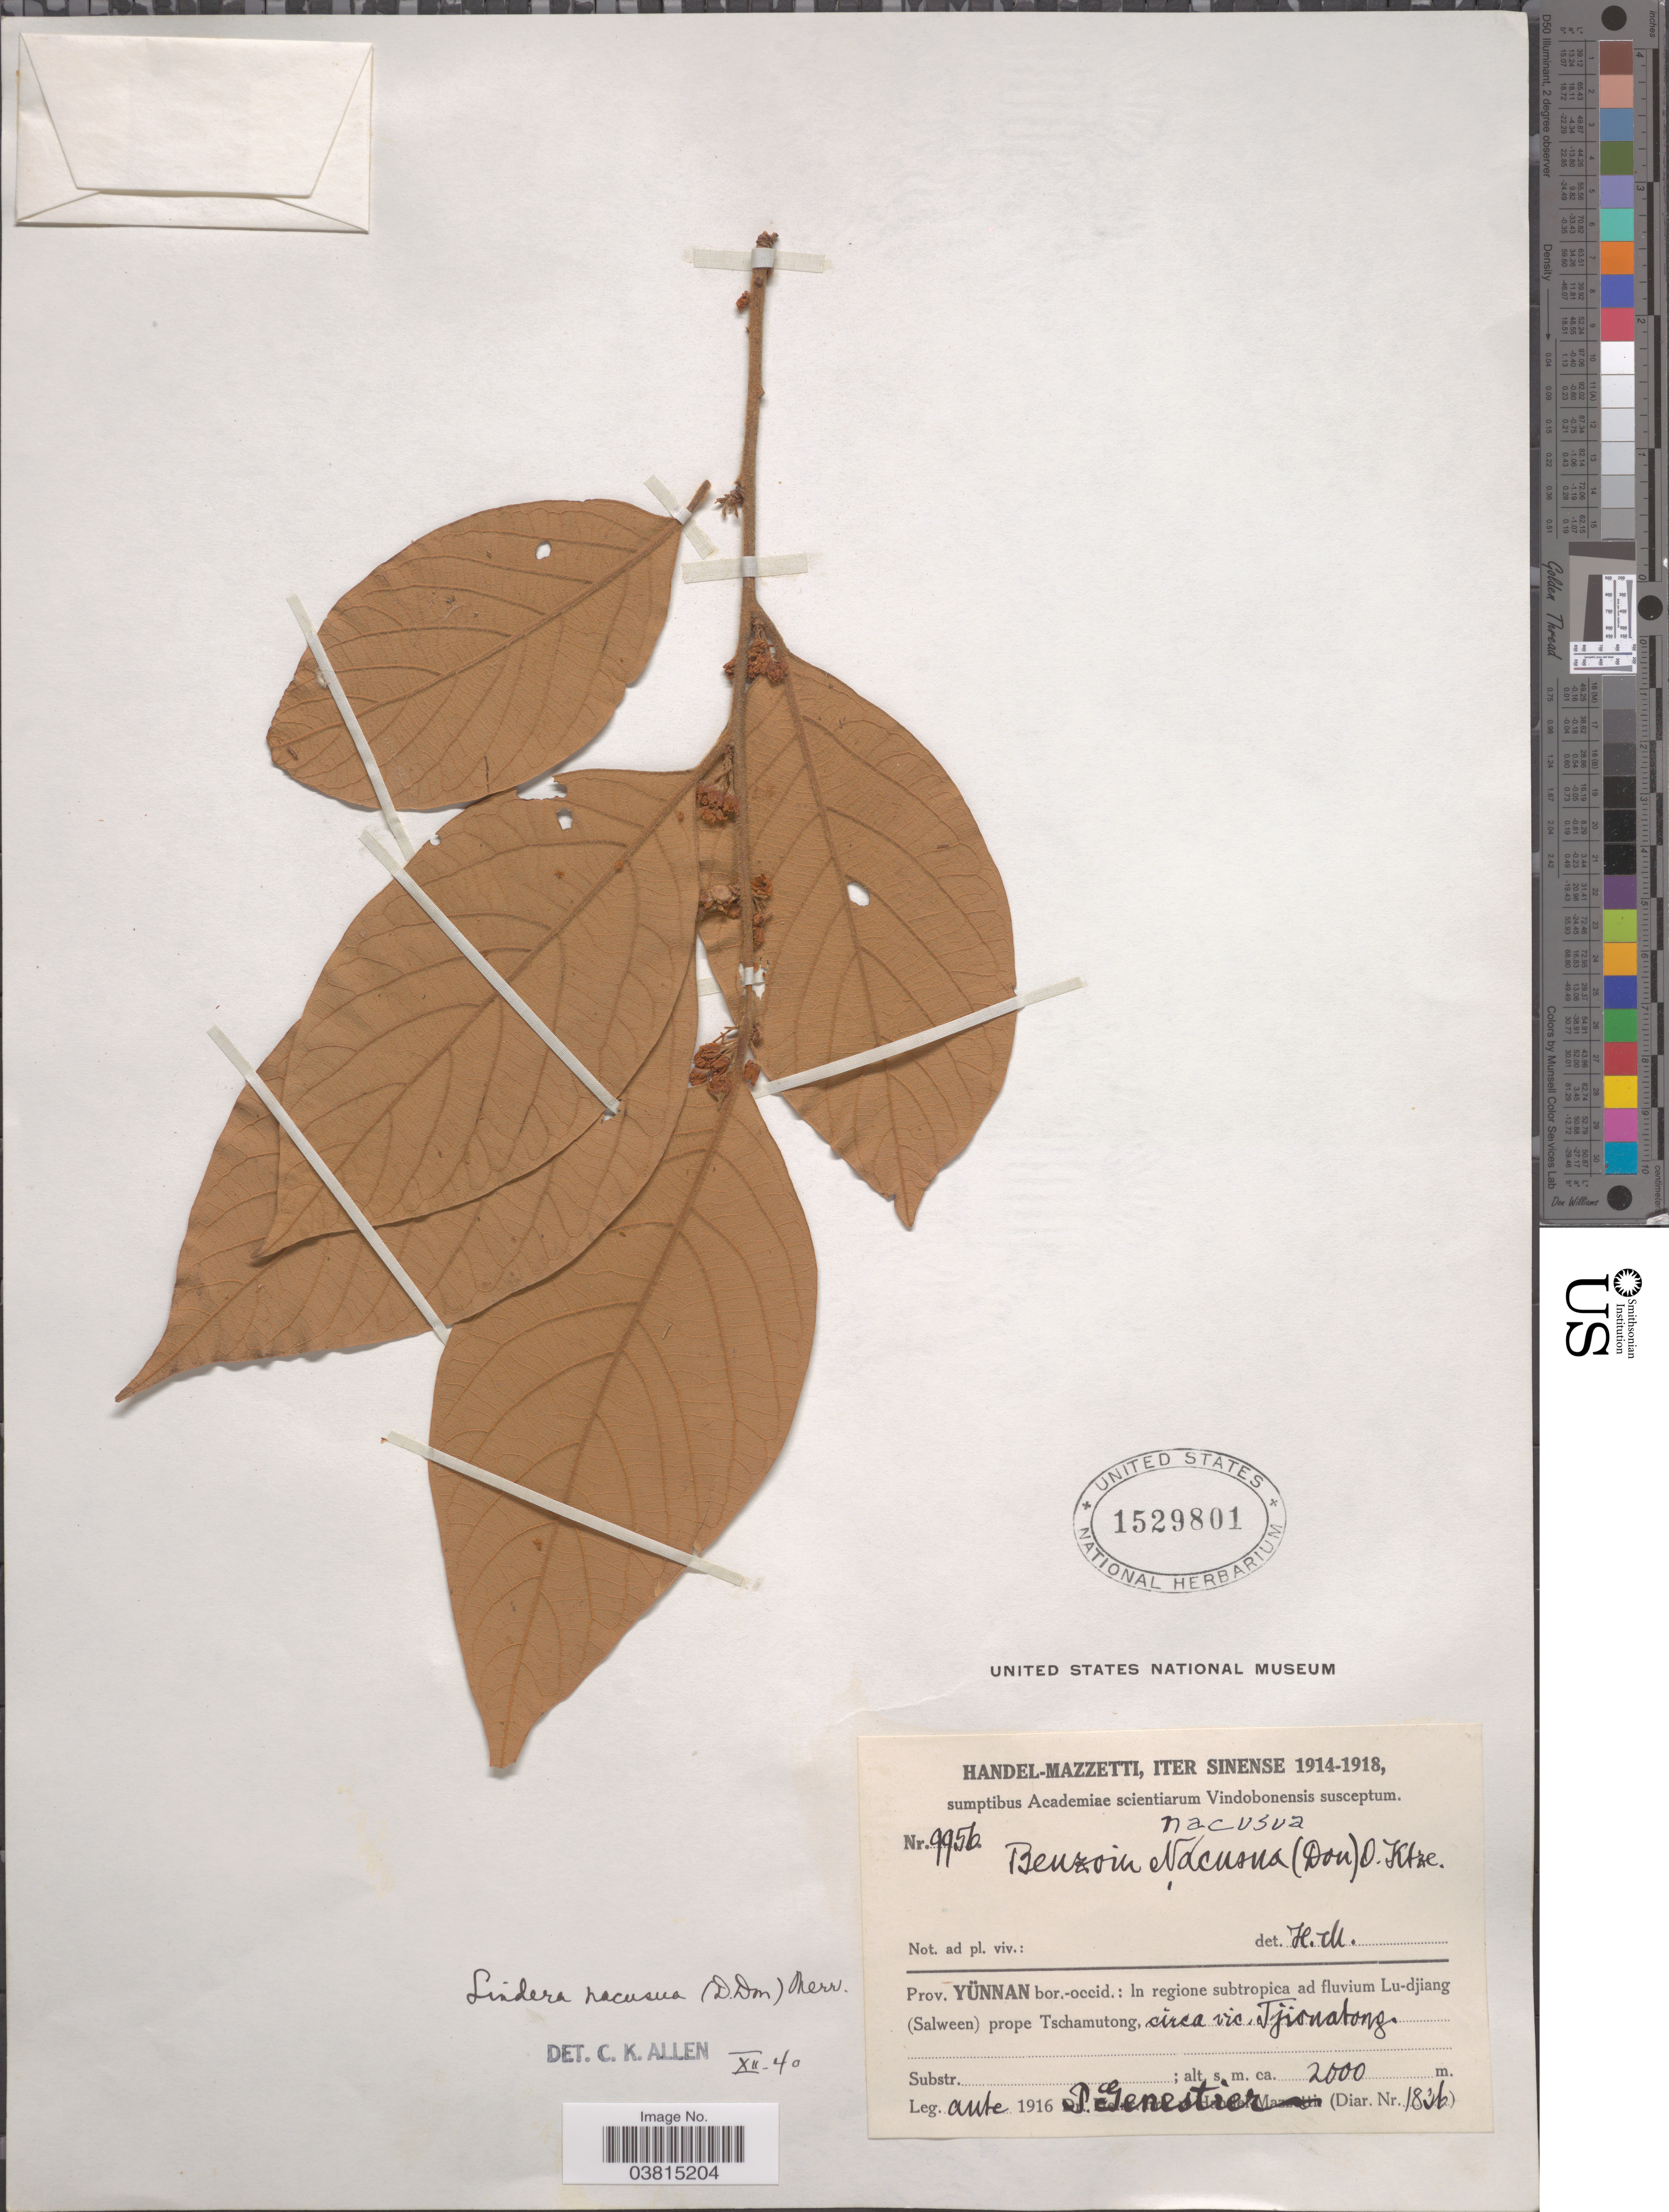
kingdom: Plantae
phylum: Tracheophyta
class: Magnoliopsida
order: Laurales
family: Lauraceae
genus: Lindera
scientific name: Lindera nacusua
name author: (D. Don) Merr.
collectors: P. Genestier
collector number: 9956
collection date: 1916-01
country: China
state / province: Yunnan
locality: Prov. Yünnan bor.-occid.: In regione subtropica ad fluvium Lu-djiang (Salween) prope Tschamutong circa vic. Tjionatong.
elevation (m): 2000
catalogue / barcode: US 1529801